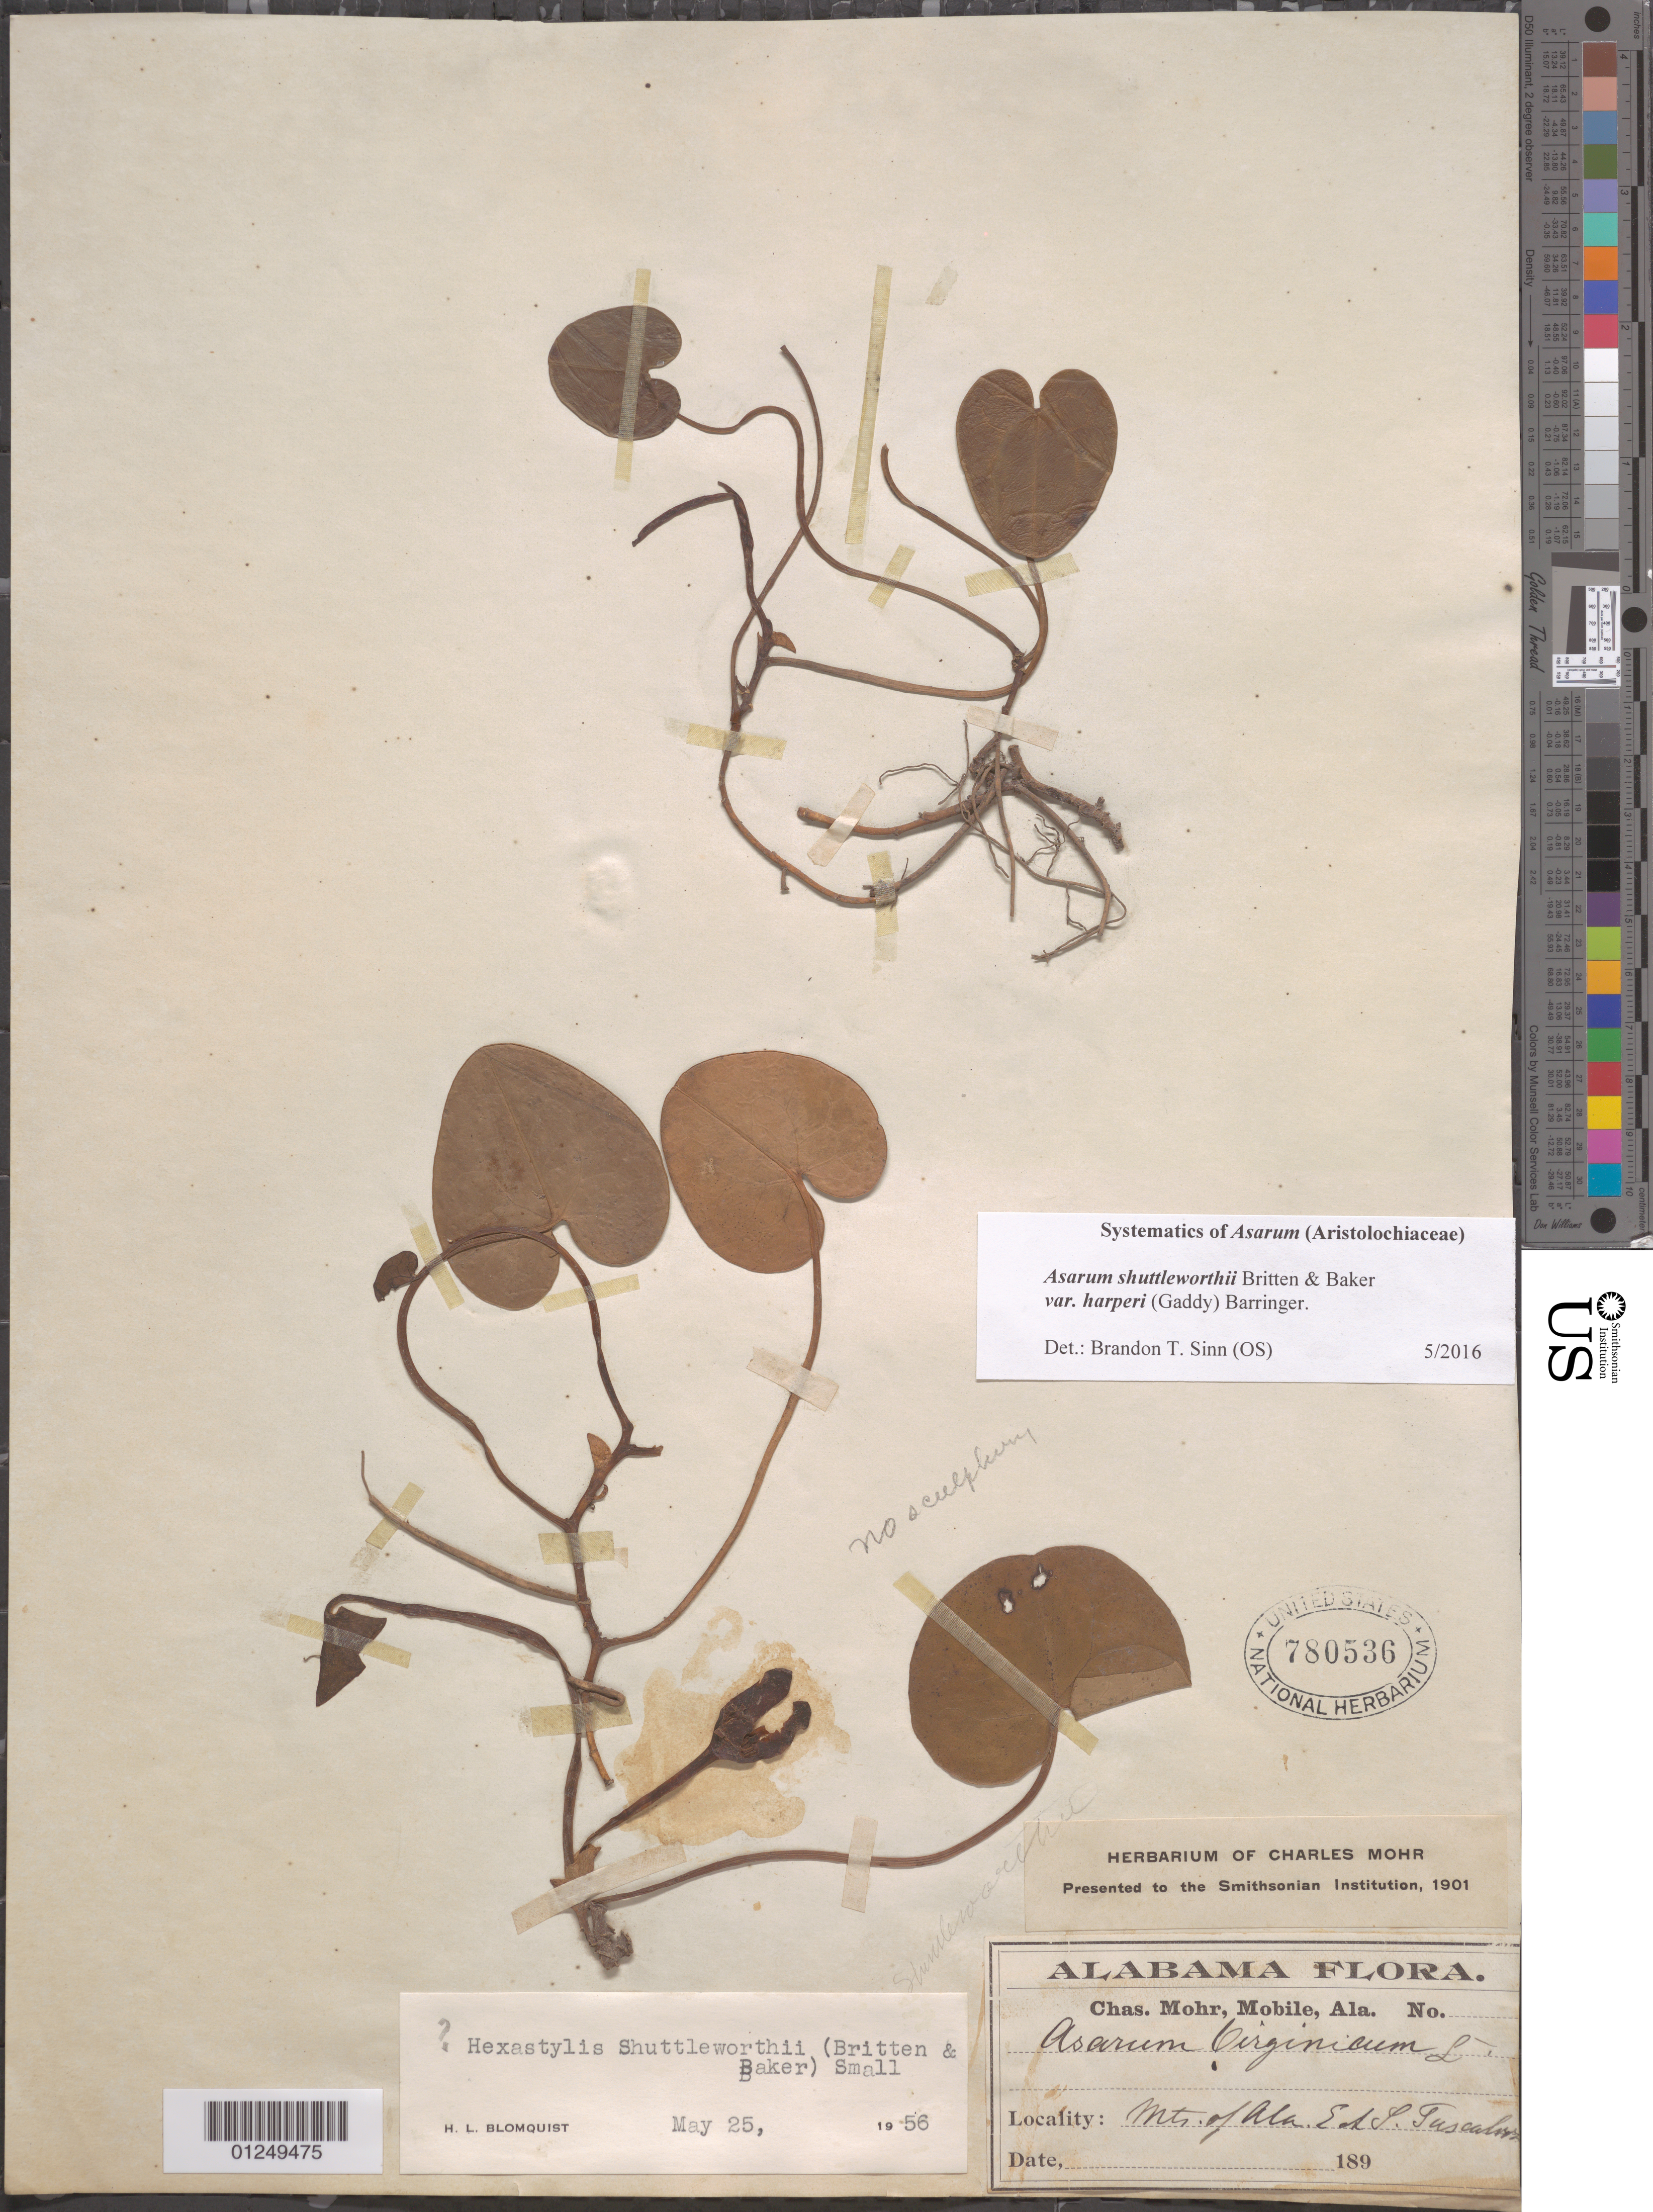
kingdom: Plantae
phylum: Tracheophyta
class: Magnoliopsida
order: Piperales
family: Aristolochiaceae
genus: Hexastylis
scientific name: Hexastylis harperi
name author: (Gaddy) B.R. Keener & L.J. Davenp.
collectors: C. T. Mohr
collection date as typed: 189-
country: United States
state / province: Alabama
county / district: Tuscaloosa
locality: Mts. of Ala. E& S Tuscaloosa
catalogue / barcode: US 780536